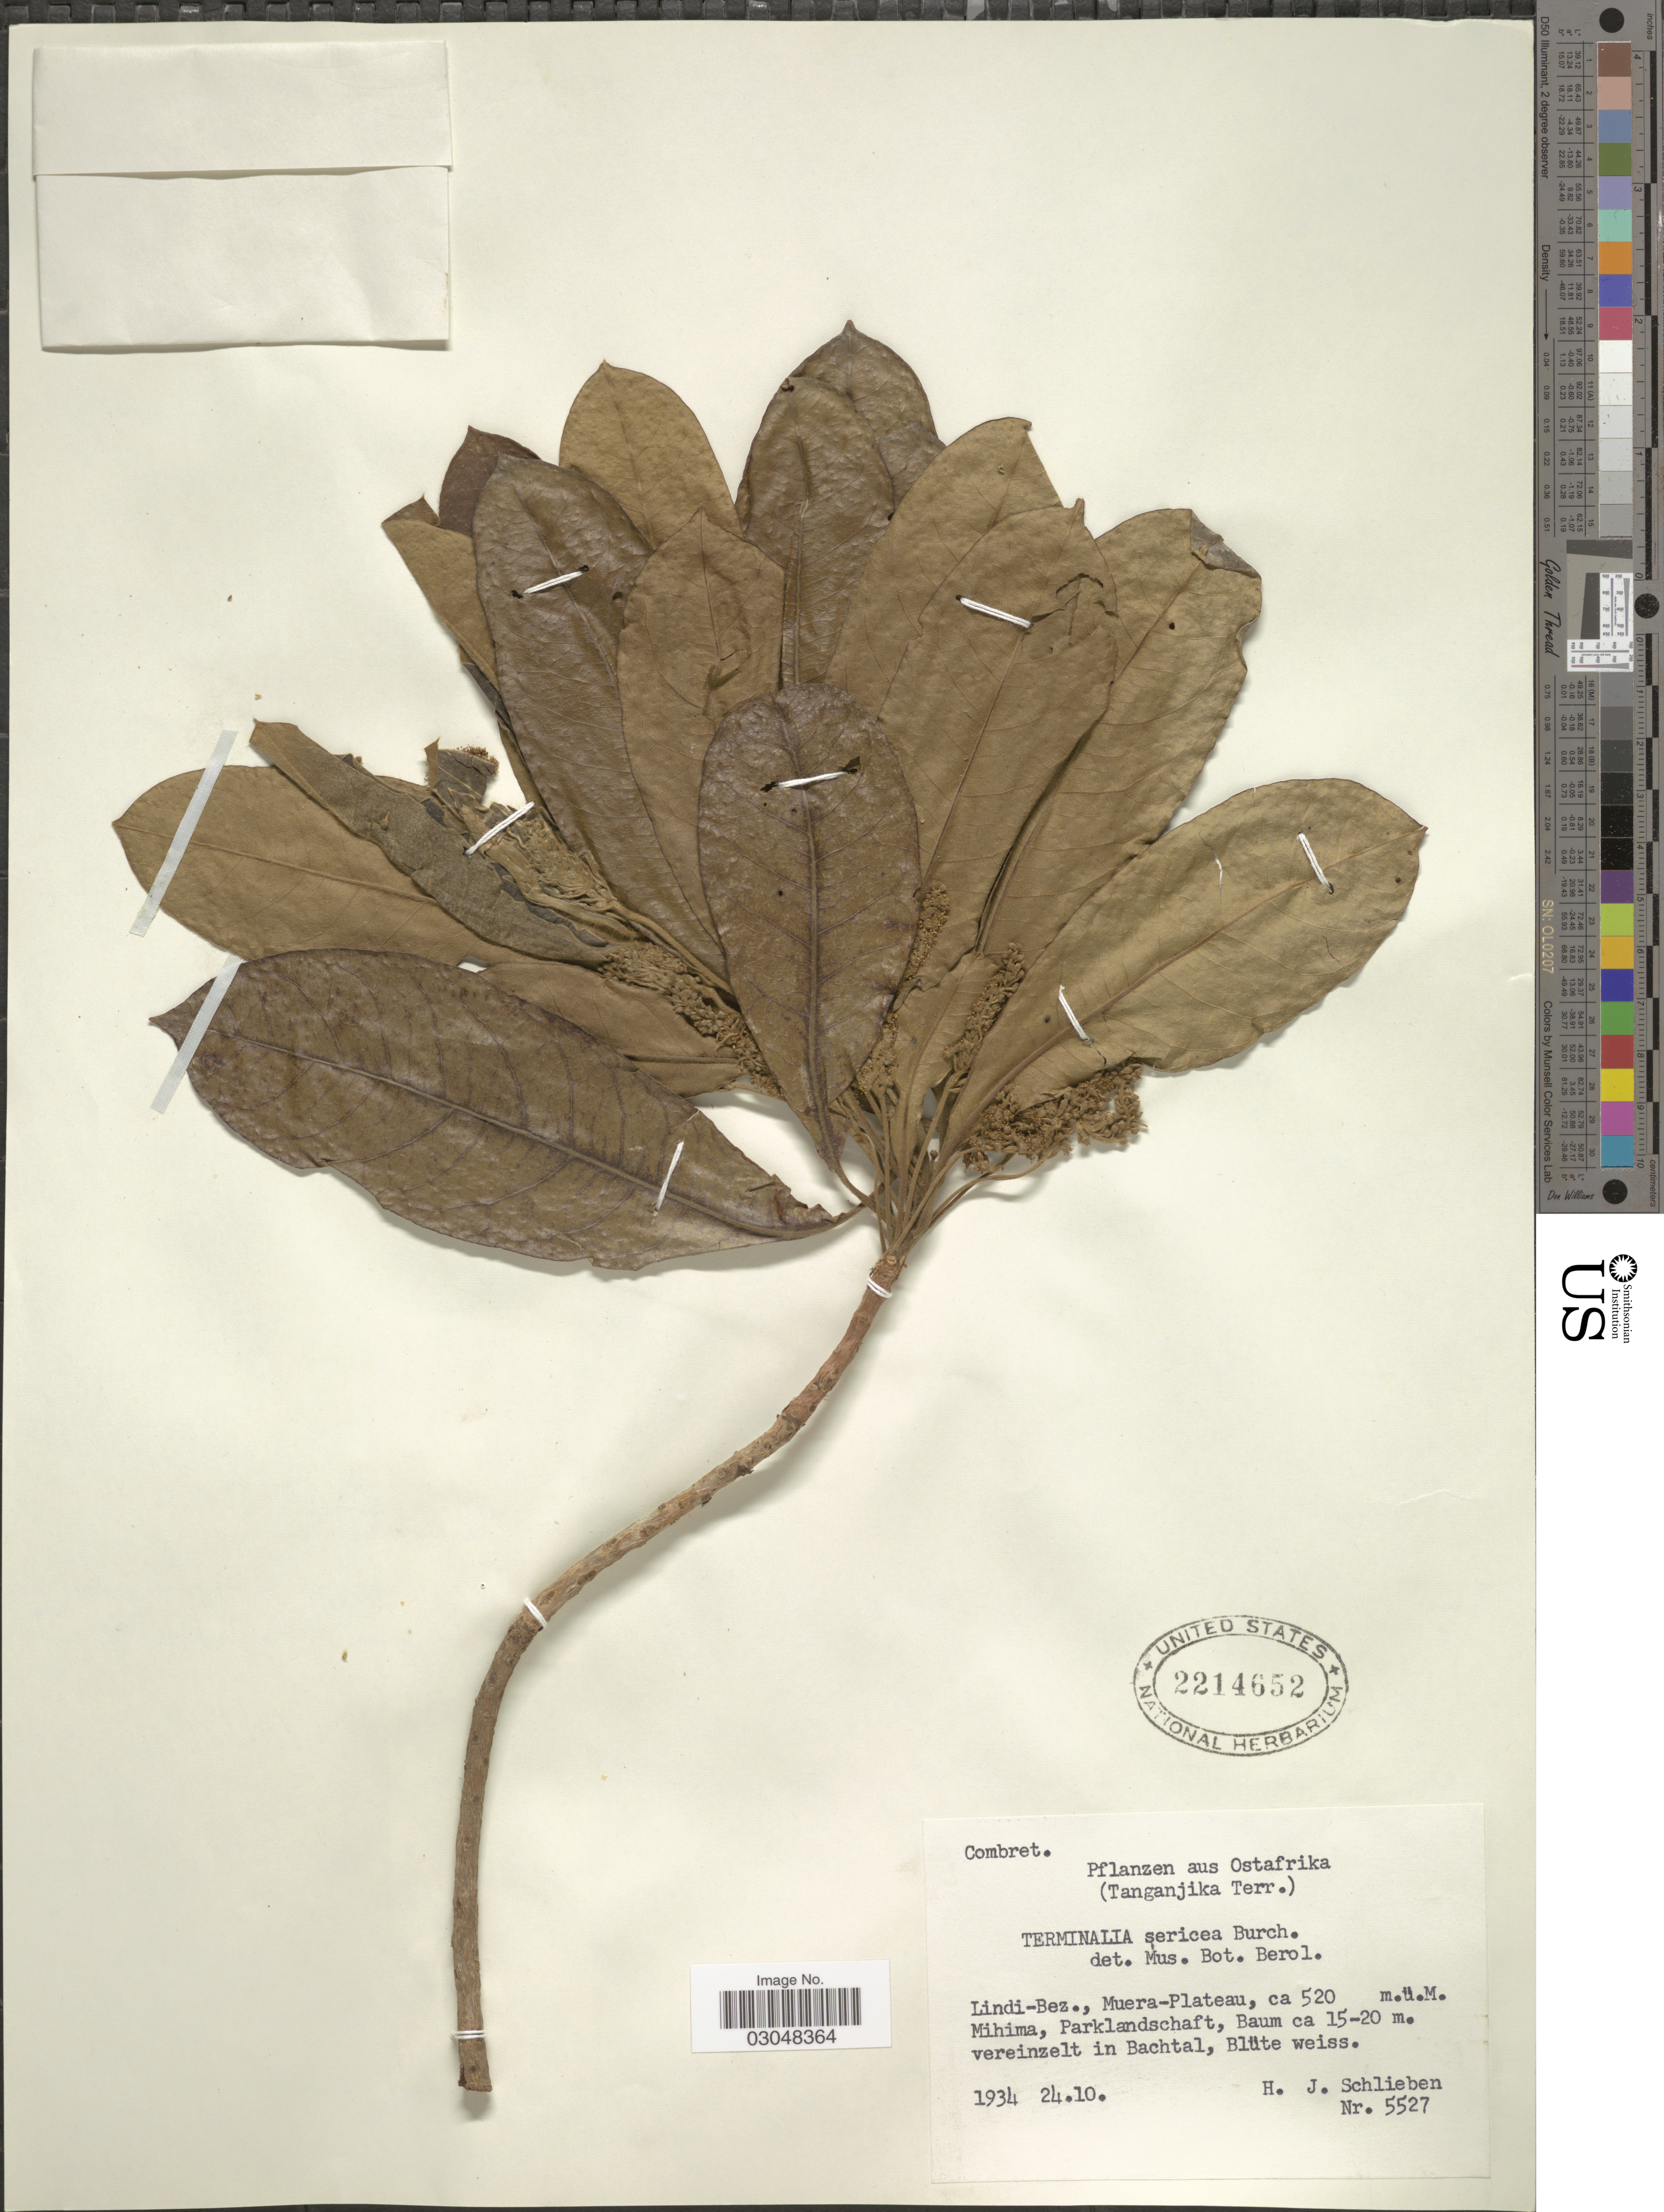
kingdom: Plantae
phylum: Tracheophyta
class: Magnoliopsida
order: Myrtales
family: Combretaceae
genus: Terminalia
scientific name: Terminalia sericea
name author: D.G. Burch ex DC.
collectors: H. J. Schlieben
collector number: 5527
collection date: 1934-10-24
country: Tanzania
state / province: Lindi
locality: Ostafrika. (Tanganjika Terr.). Lindi-Bez., Muera-Plateau.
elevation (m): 520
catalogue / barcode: US 2214652